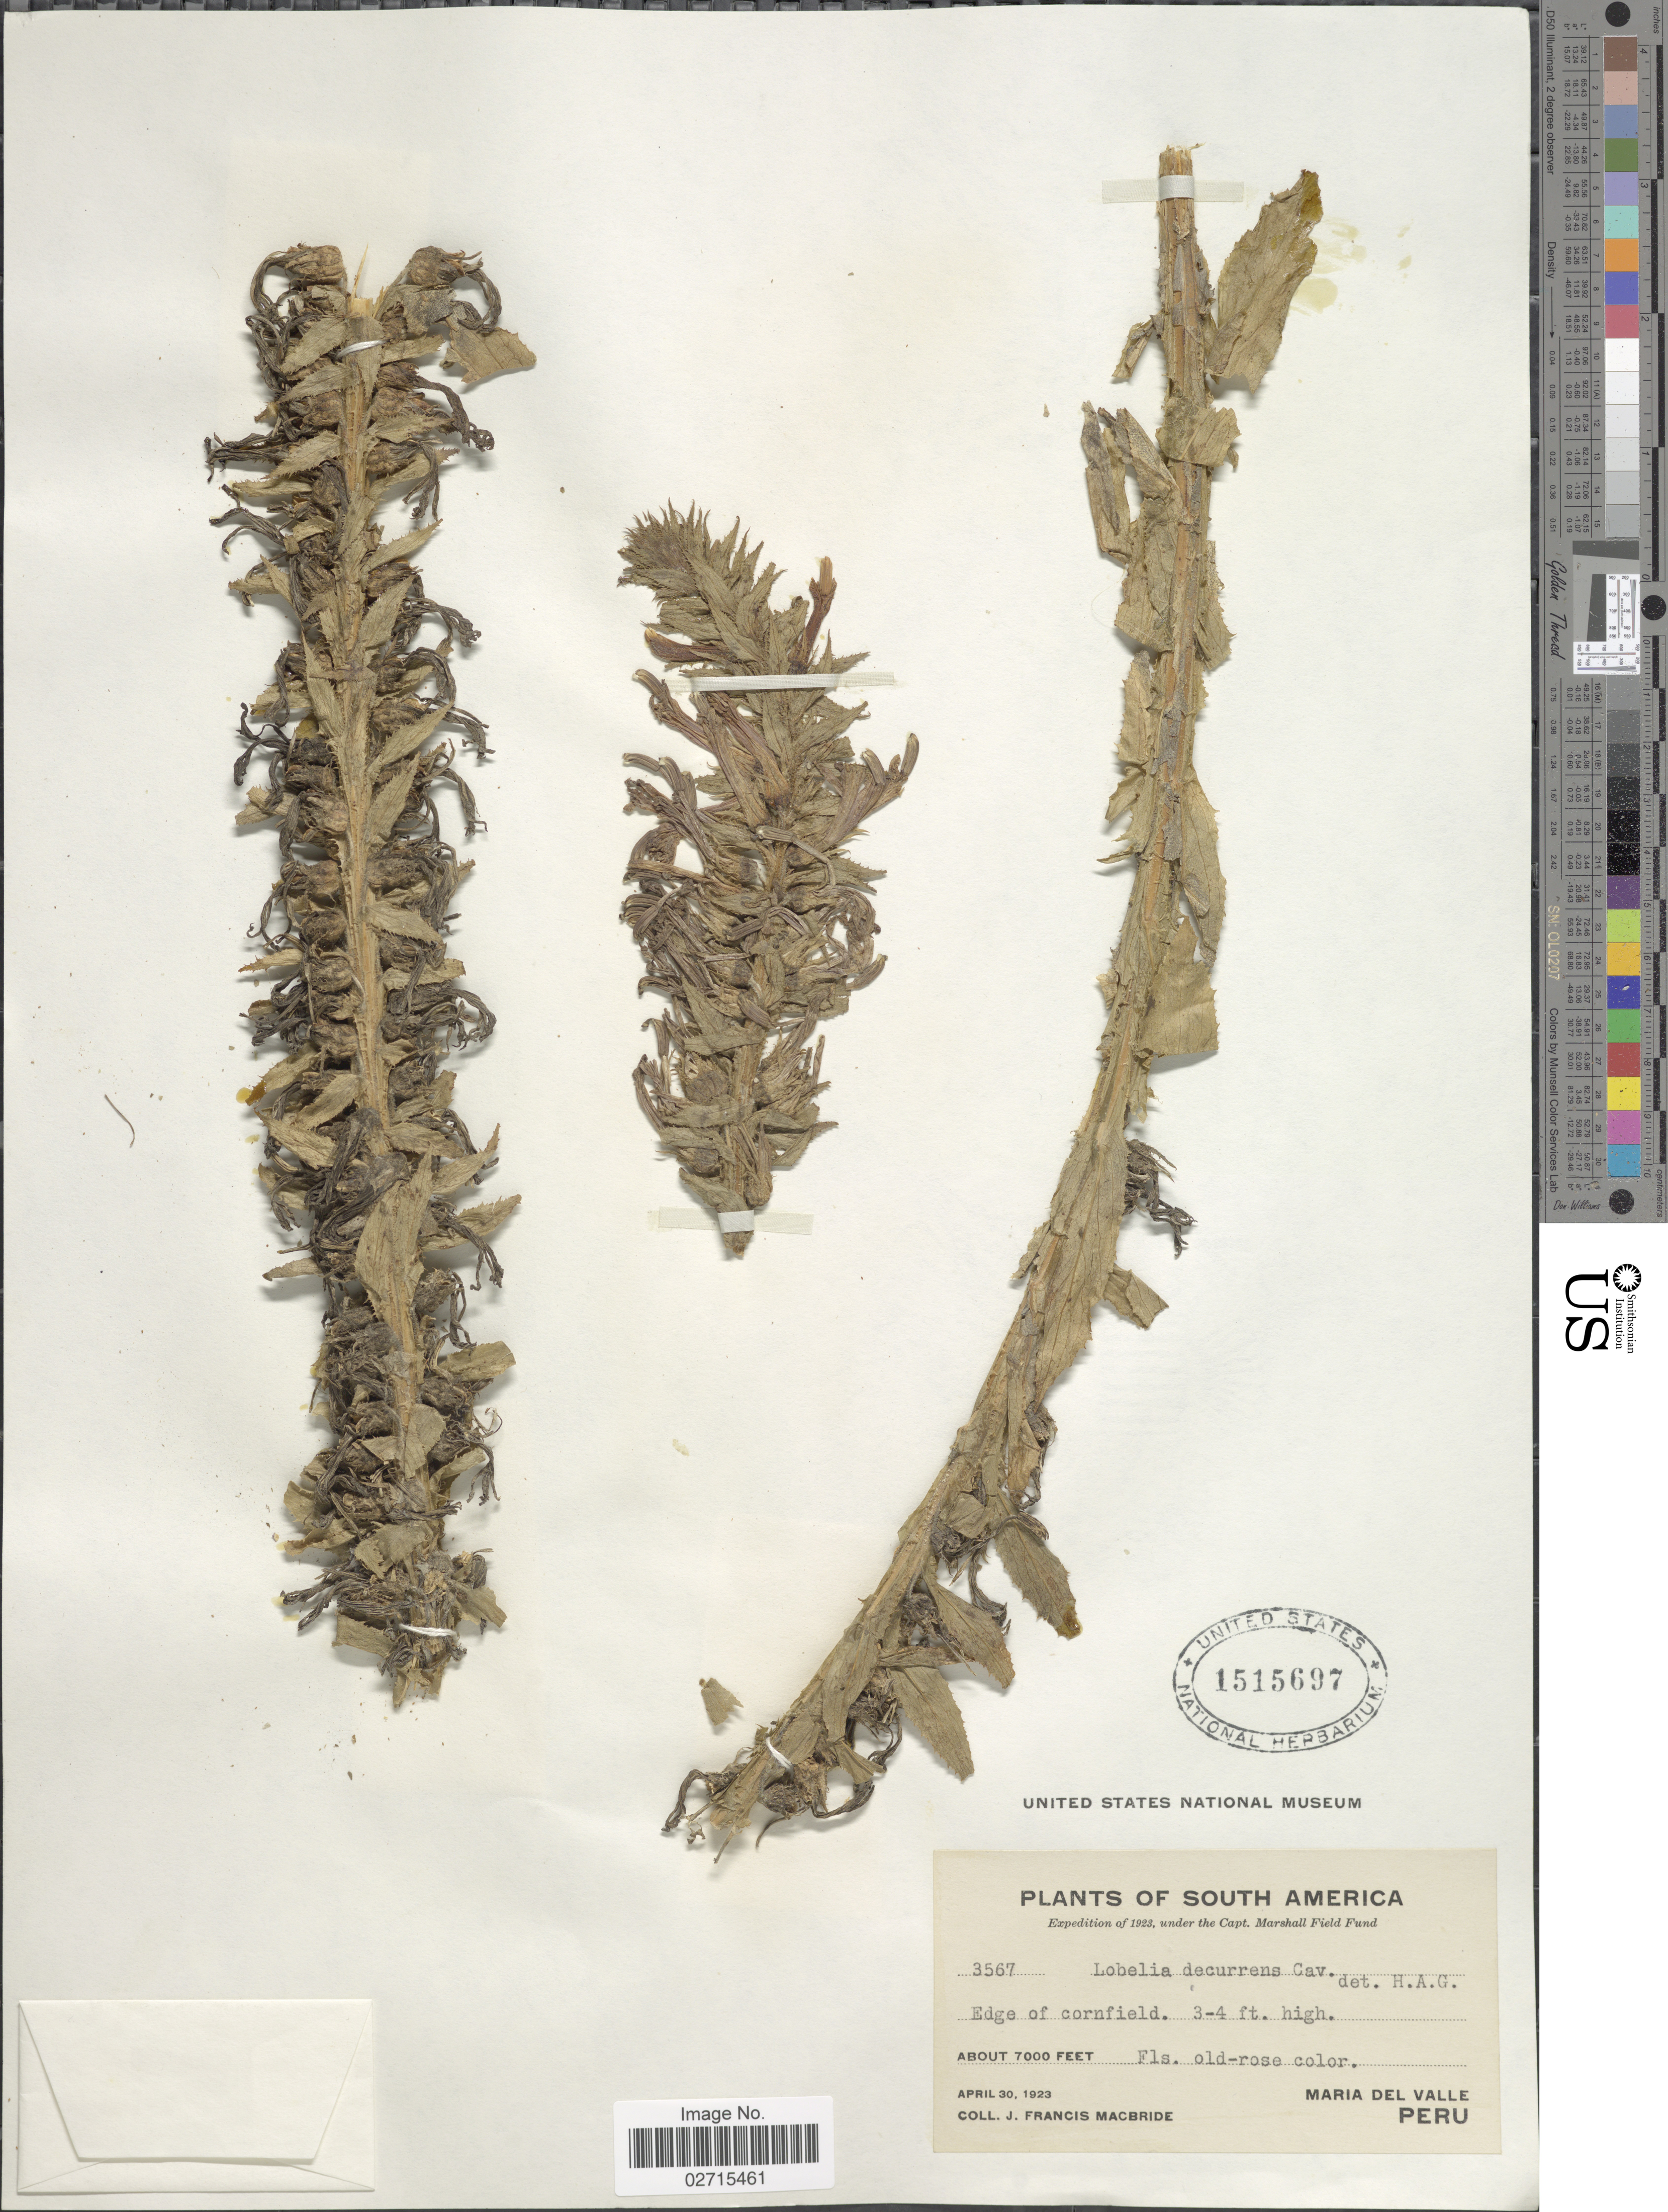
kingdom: Plantae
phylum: Tracheophyta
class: Magnoliopsida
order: Asterales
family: Campanulaceae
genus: Lobelia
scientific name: Lobelia decurrens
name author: Cav.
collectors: J. F. Macbride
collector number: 3567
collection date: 1923-04-30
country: Peru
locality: Edge of cornfield, Maria del Valle.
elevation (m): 2134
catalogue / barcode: US 1515697